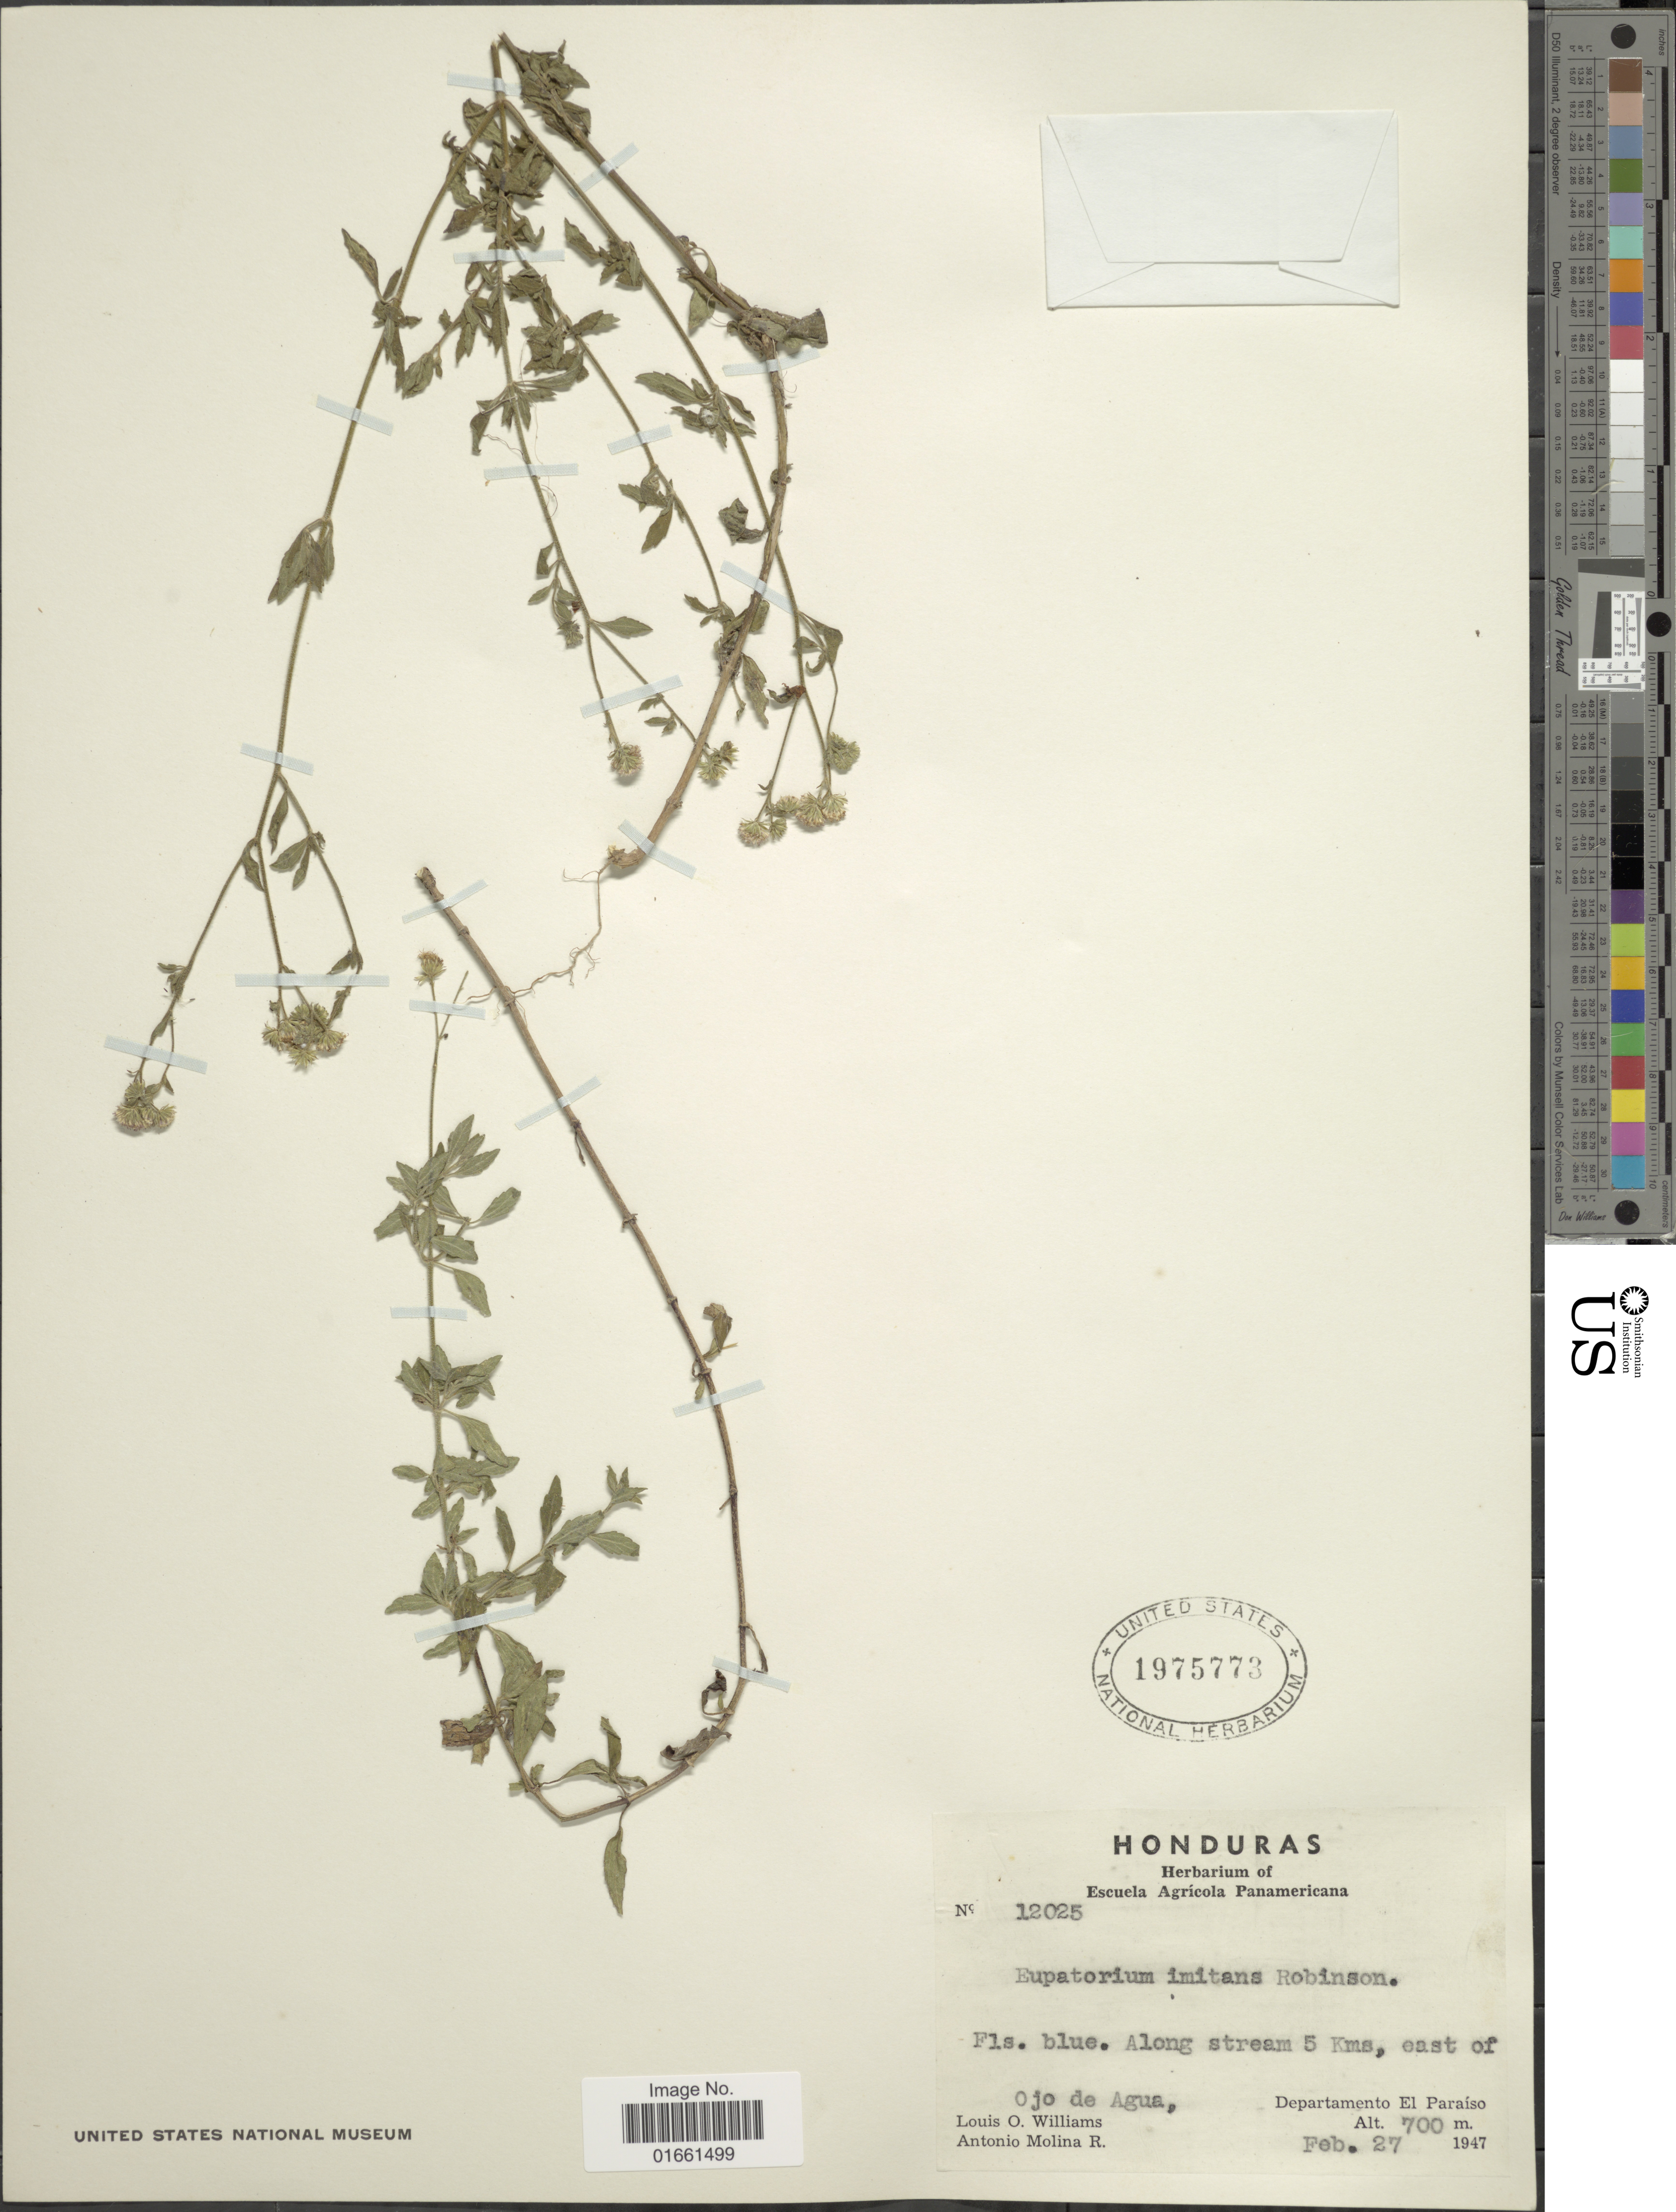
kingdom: Plantae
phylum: Tracheophyta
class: Magnoliopsida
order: Asterales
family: Asteraceae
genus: Fleischmannia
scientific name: Fleischmannia imitans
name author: (B.L. Rob.) R.M. King & H. Rob.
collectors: L. O. Williams & A. Molina R.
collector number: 12025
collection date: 1947-02-27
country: Honduras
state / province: El Paraíso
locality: Along stream 5 kms, east of Ojo de Agua, Departemento El Paraiso.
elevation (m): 700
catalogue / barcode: US 1975773